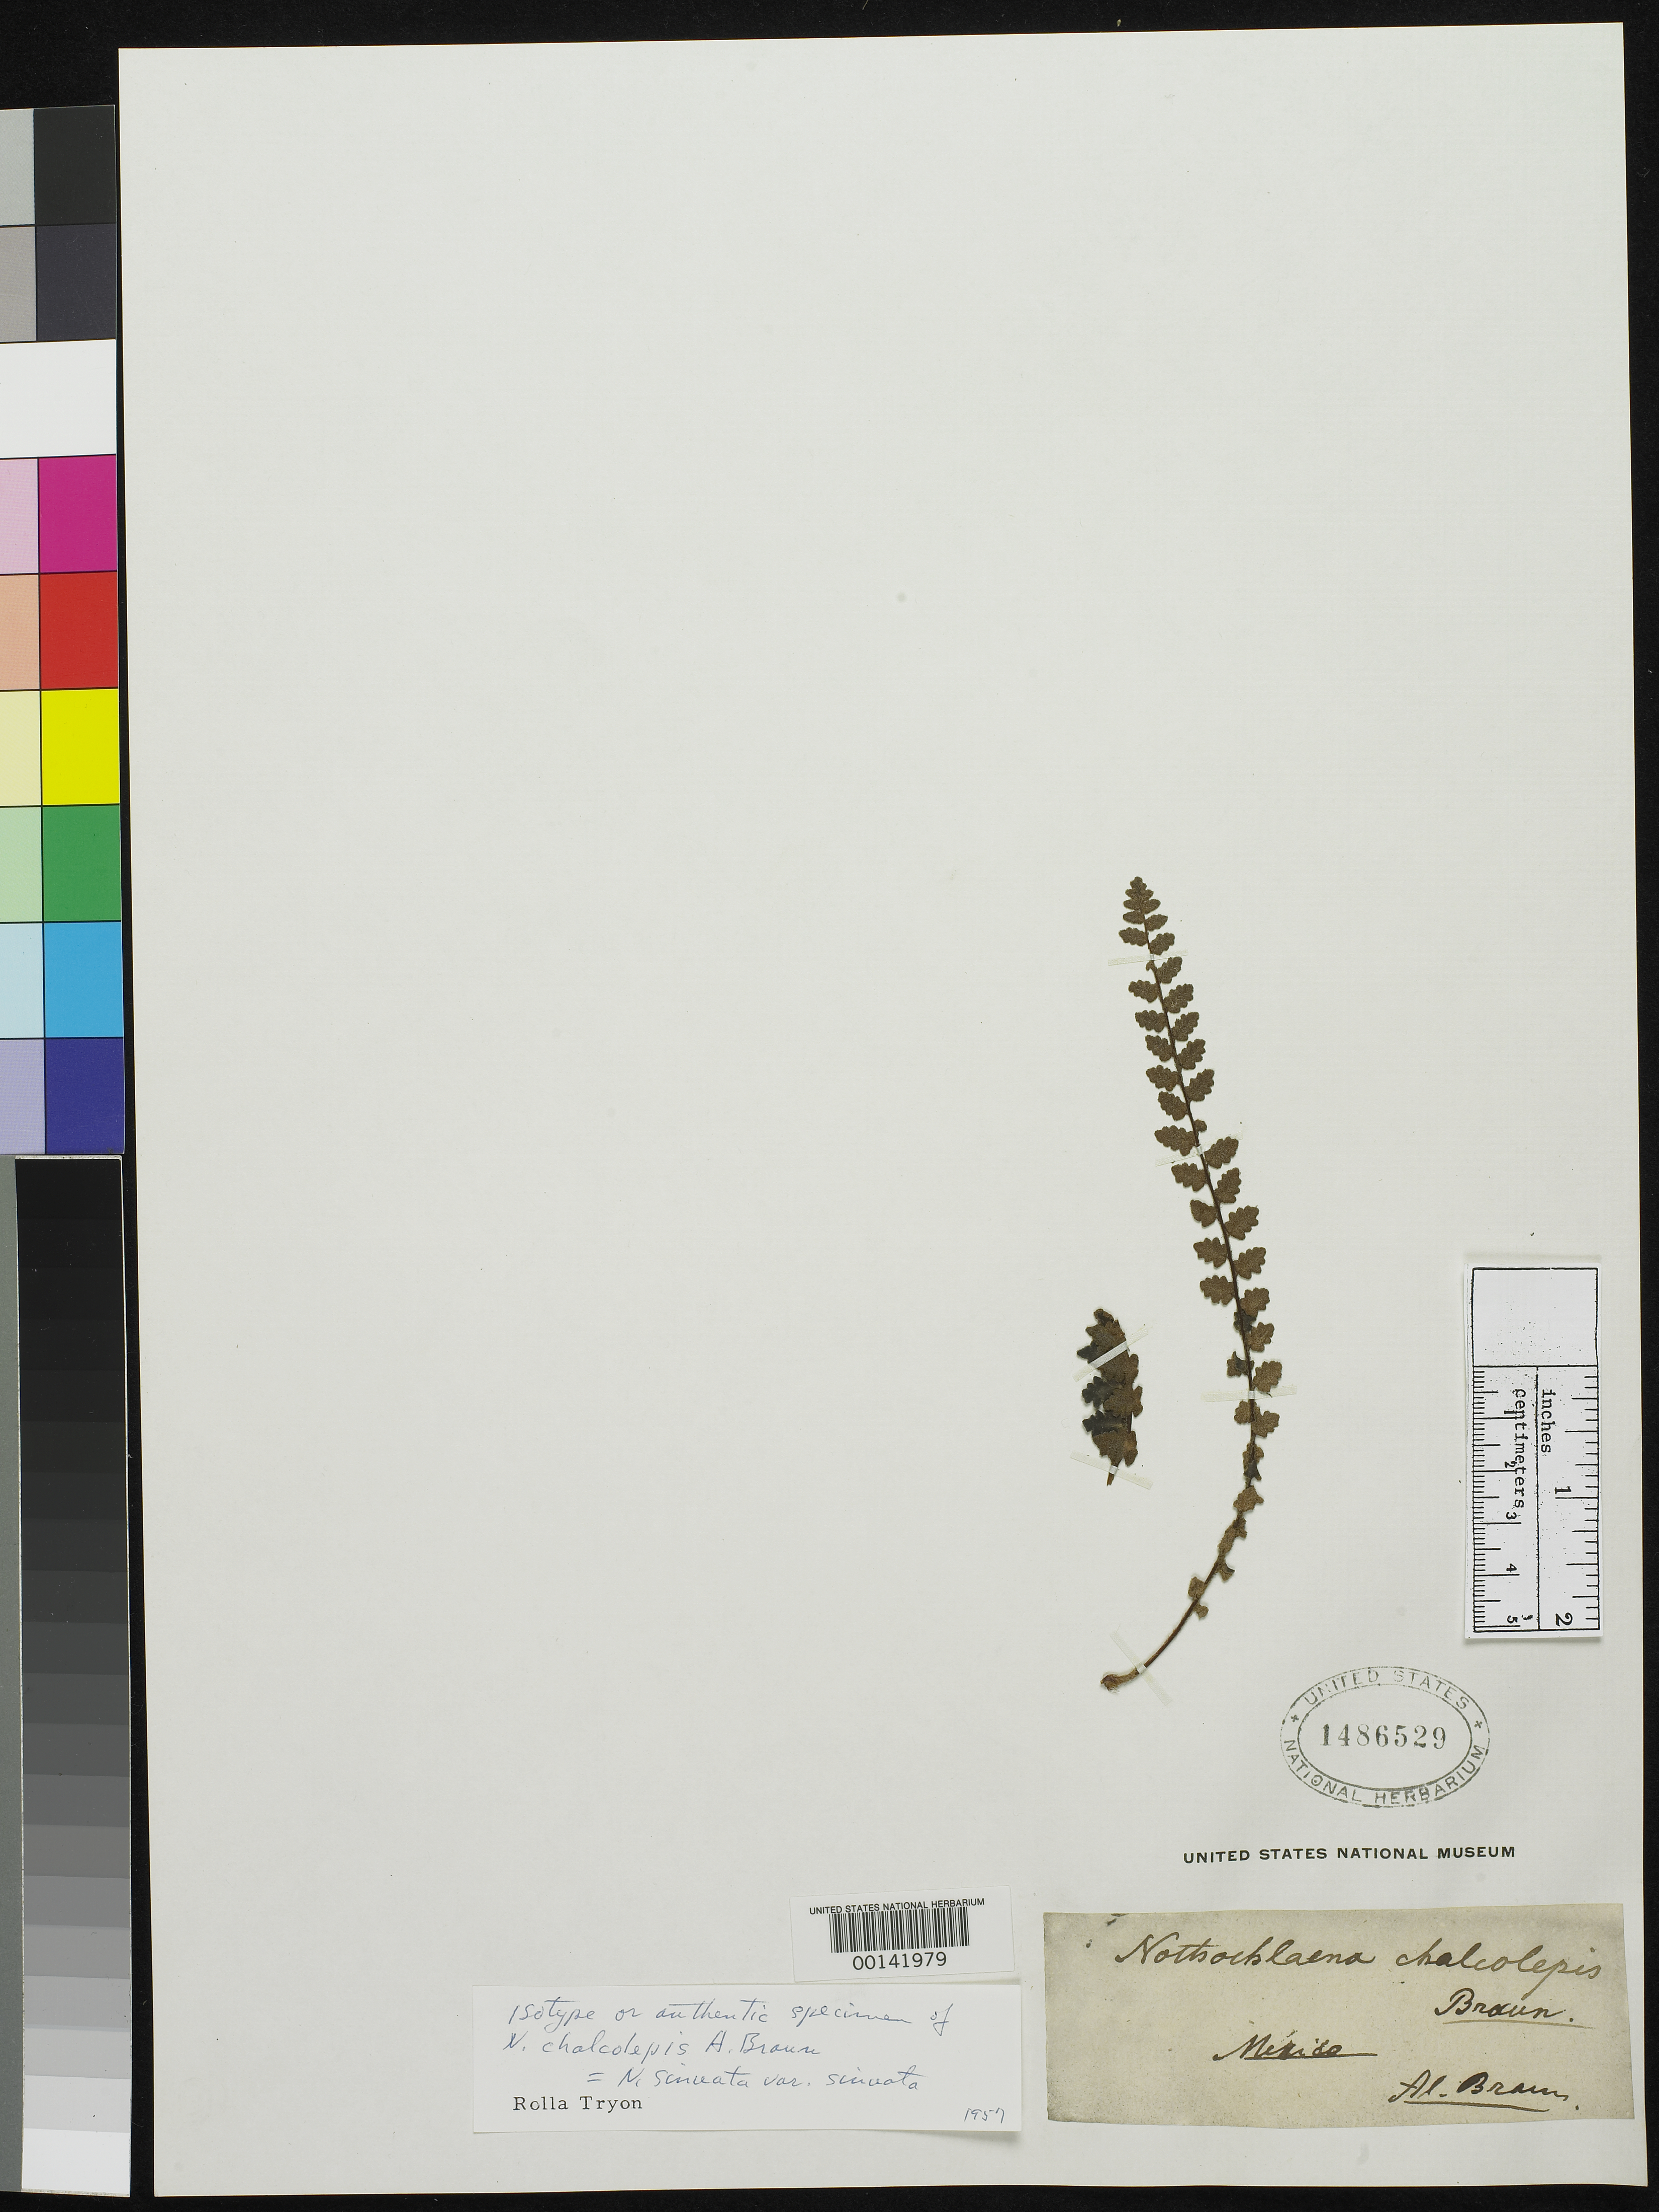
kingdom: Plantae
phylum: Tracheophyta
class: Polypodiopsida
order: Polypodiales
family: Pteridaceae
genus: Notholaena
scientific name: Notholaena chalcolepis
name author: A. Braun ex Kunze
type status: Probable Isotype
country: Mexico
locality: E of Monserrat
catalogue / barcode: US 1486529